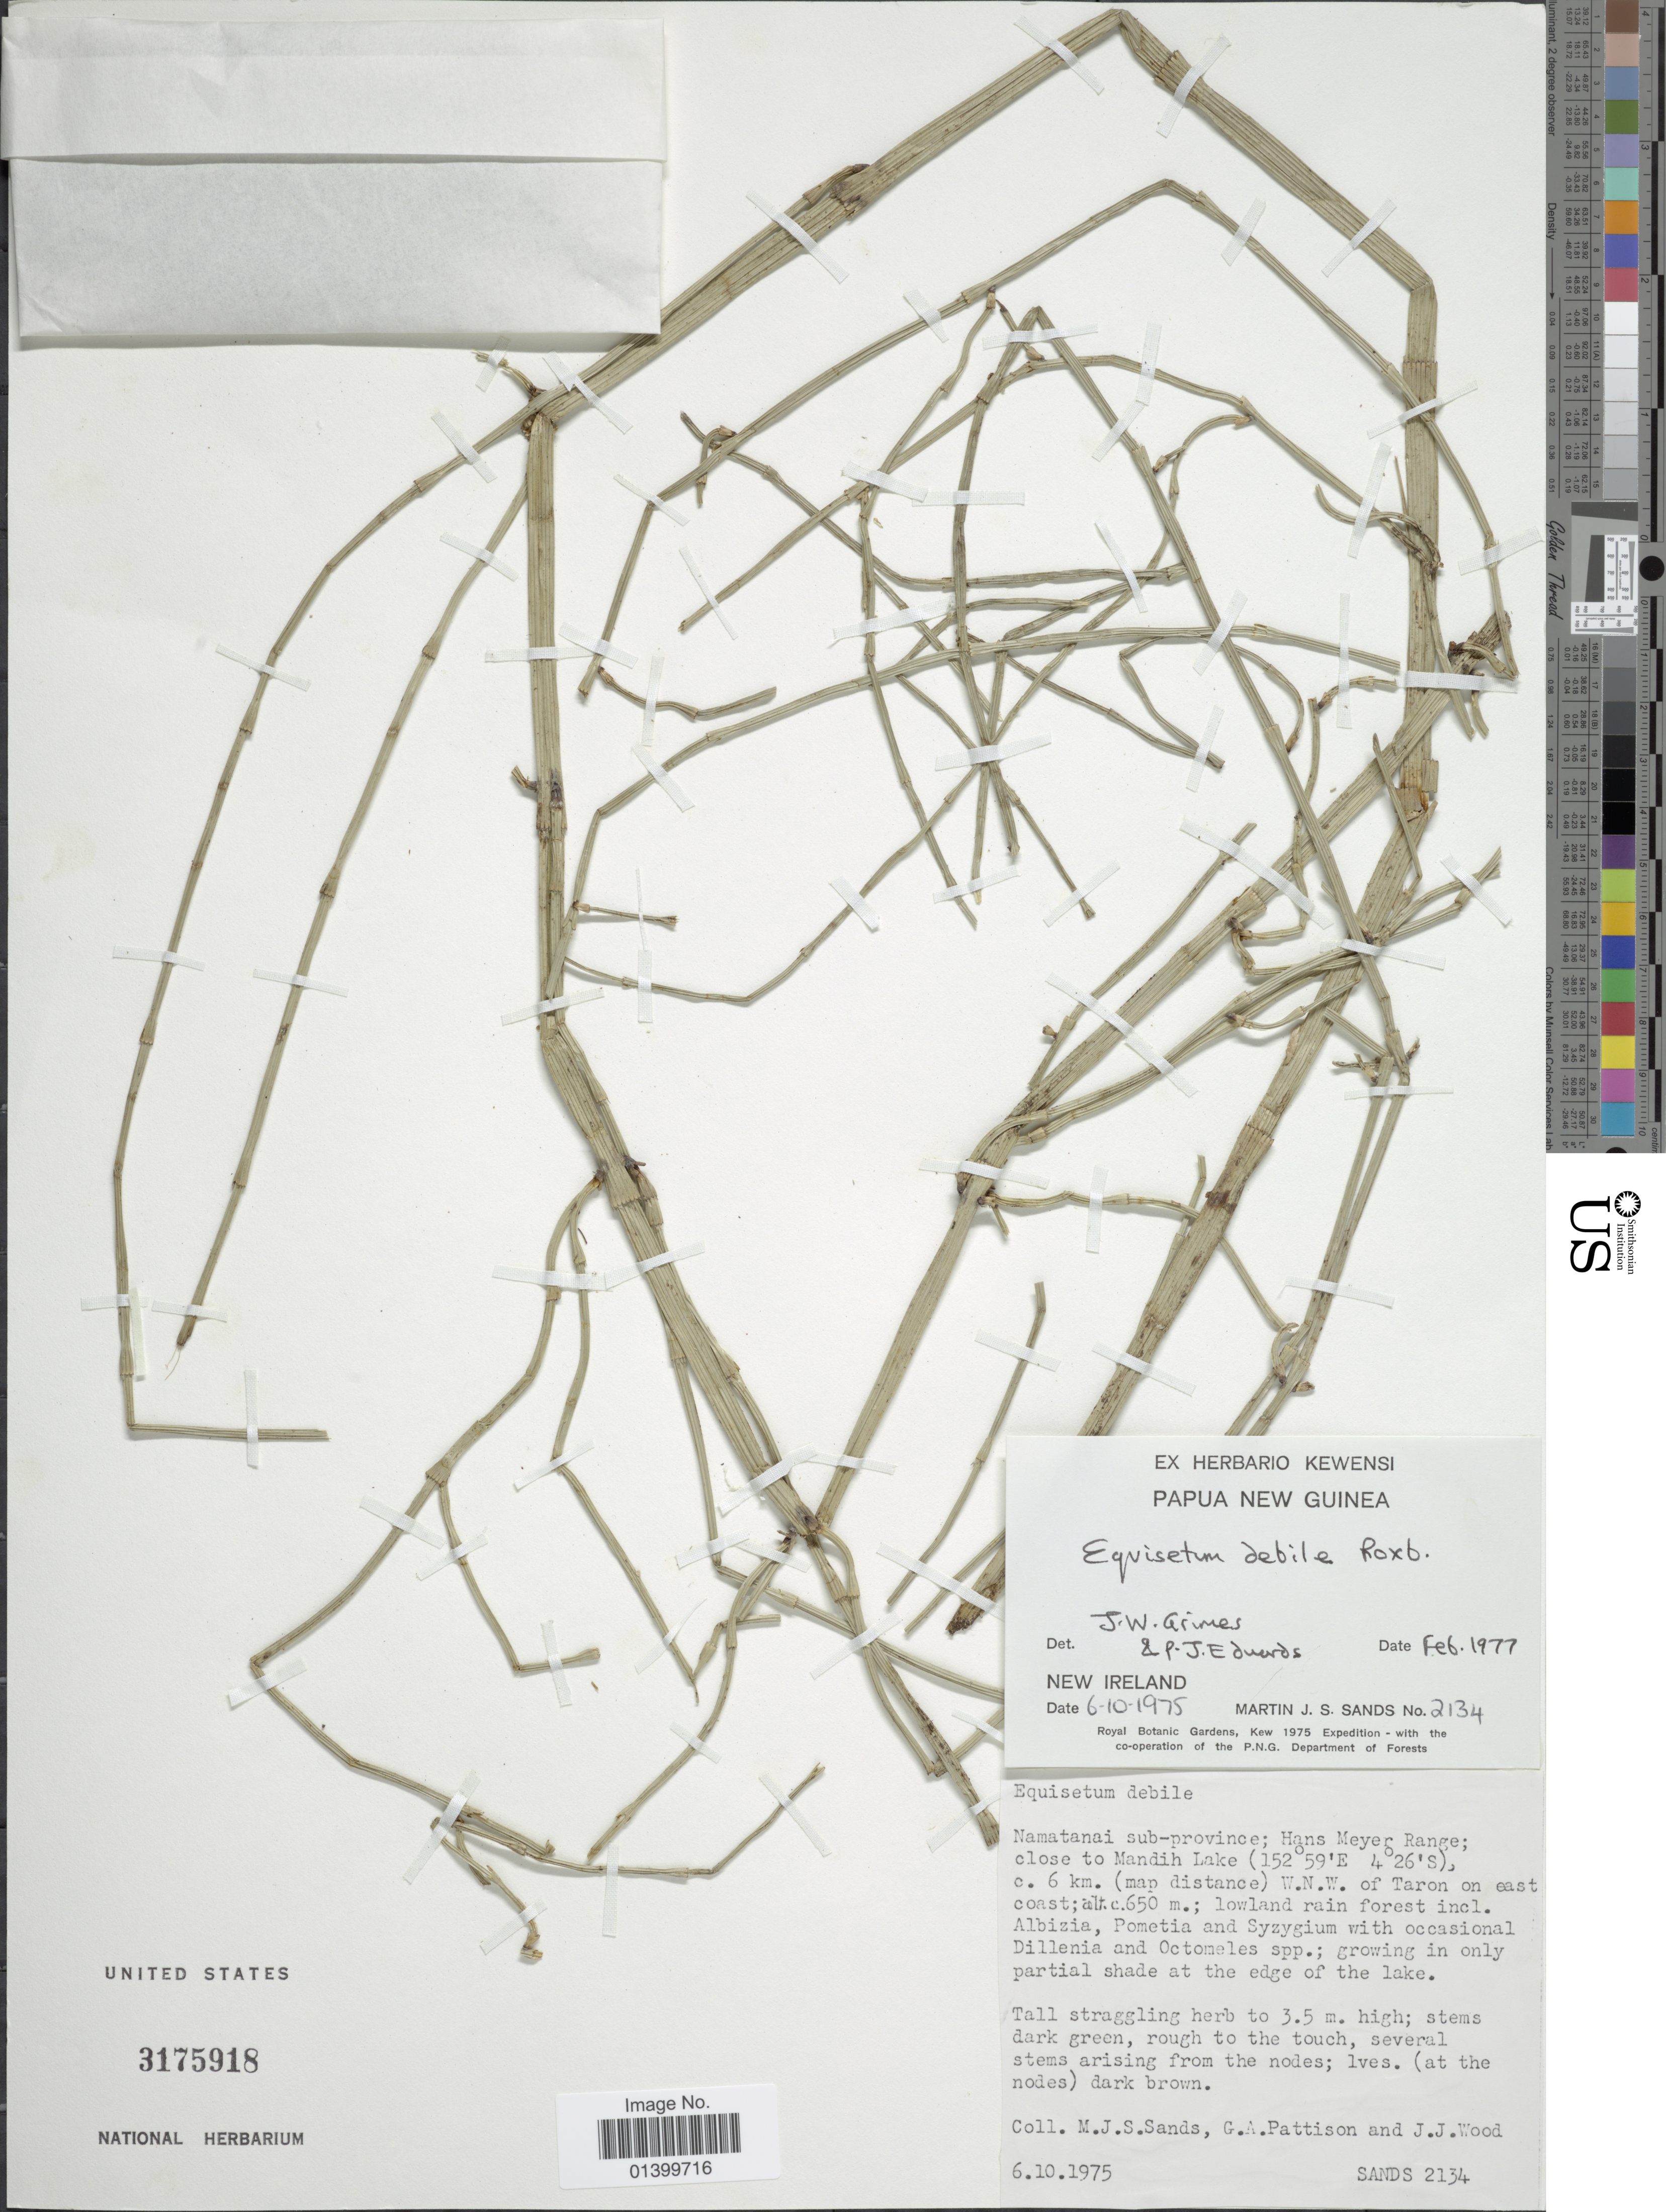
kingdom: Plantae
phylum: Tracheophyta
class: Polypodiopsida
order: Equisetales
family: Equisetaceae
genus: Equisetum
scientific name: Equisetum ramosissimum subsp. debile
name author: (Roxb. ex Vaucher) Hauke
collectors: M. Sands, G. Pattison & J. Wood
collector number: SANDS 2134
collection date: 1975-10-06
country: Papua New Guinea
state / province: New Ireland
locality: New Ireland. Namatanai sub-province; Hans Meyer Range; close to Mandih Lake, c. 6 km. (map distance) W.N.W. of Taron on east coast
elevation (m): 650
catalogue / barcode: US 3175918